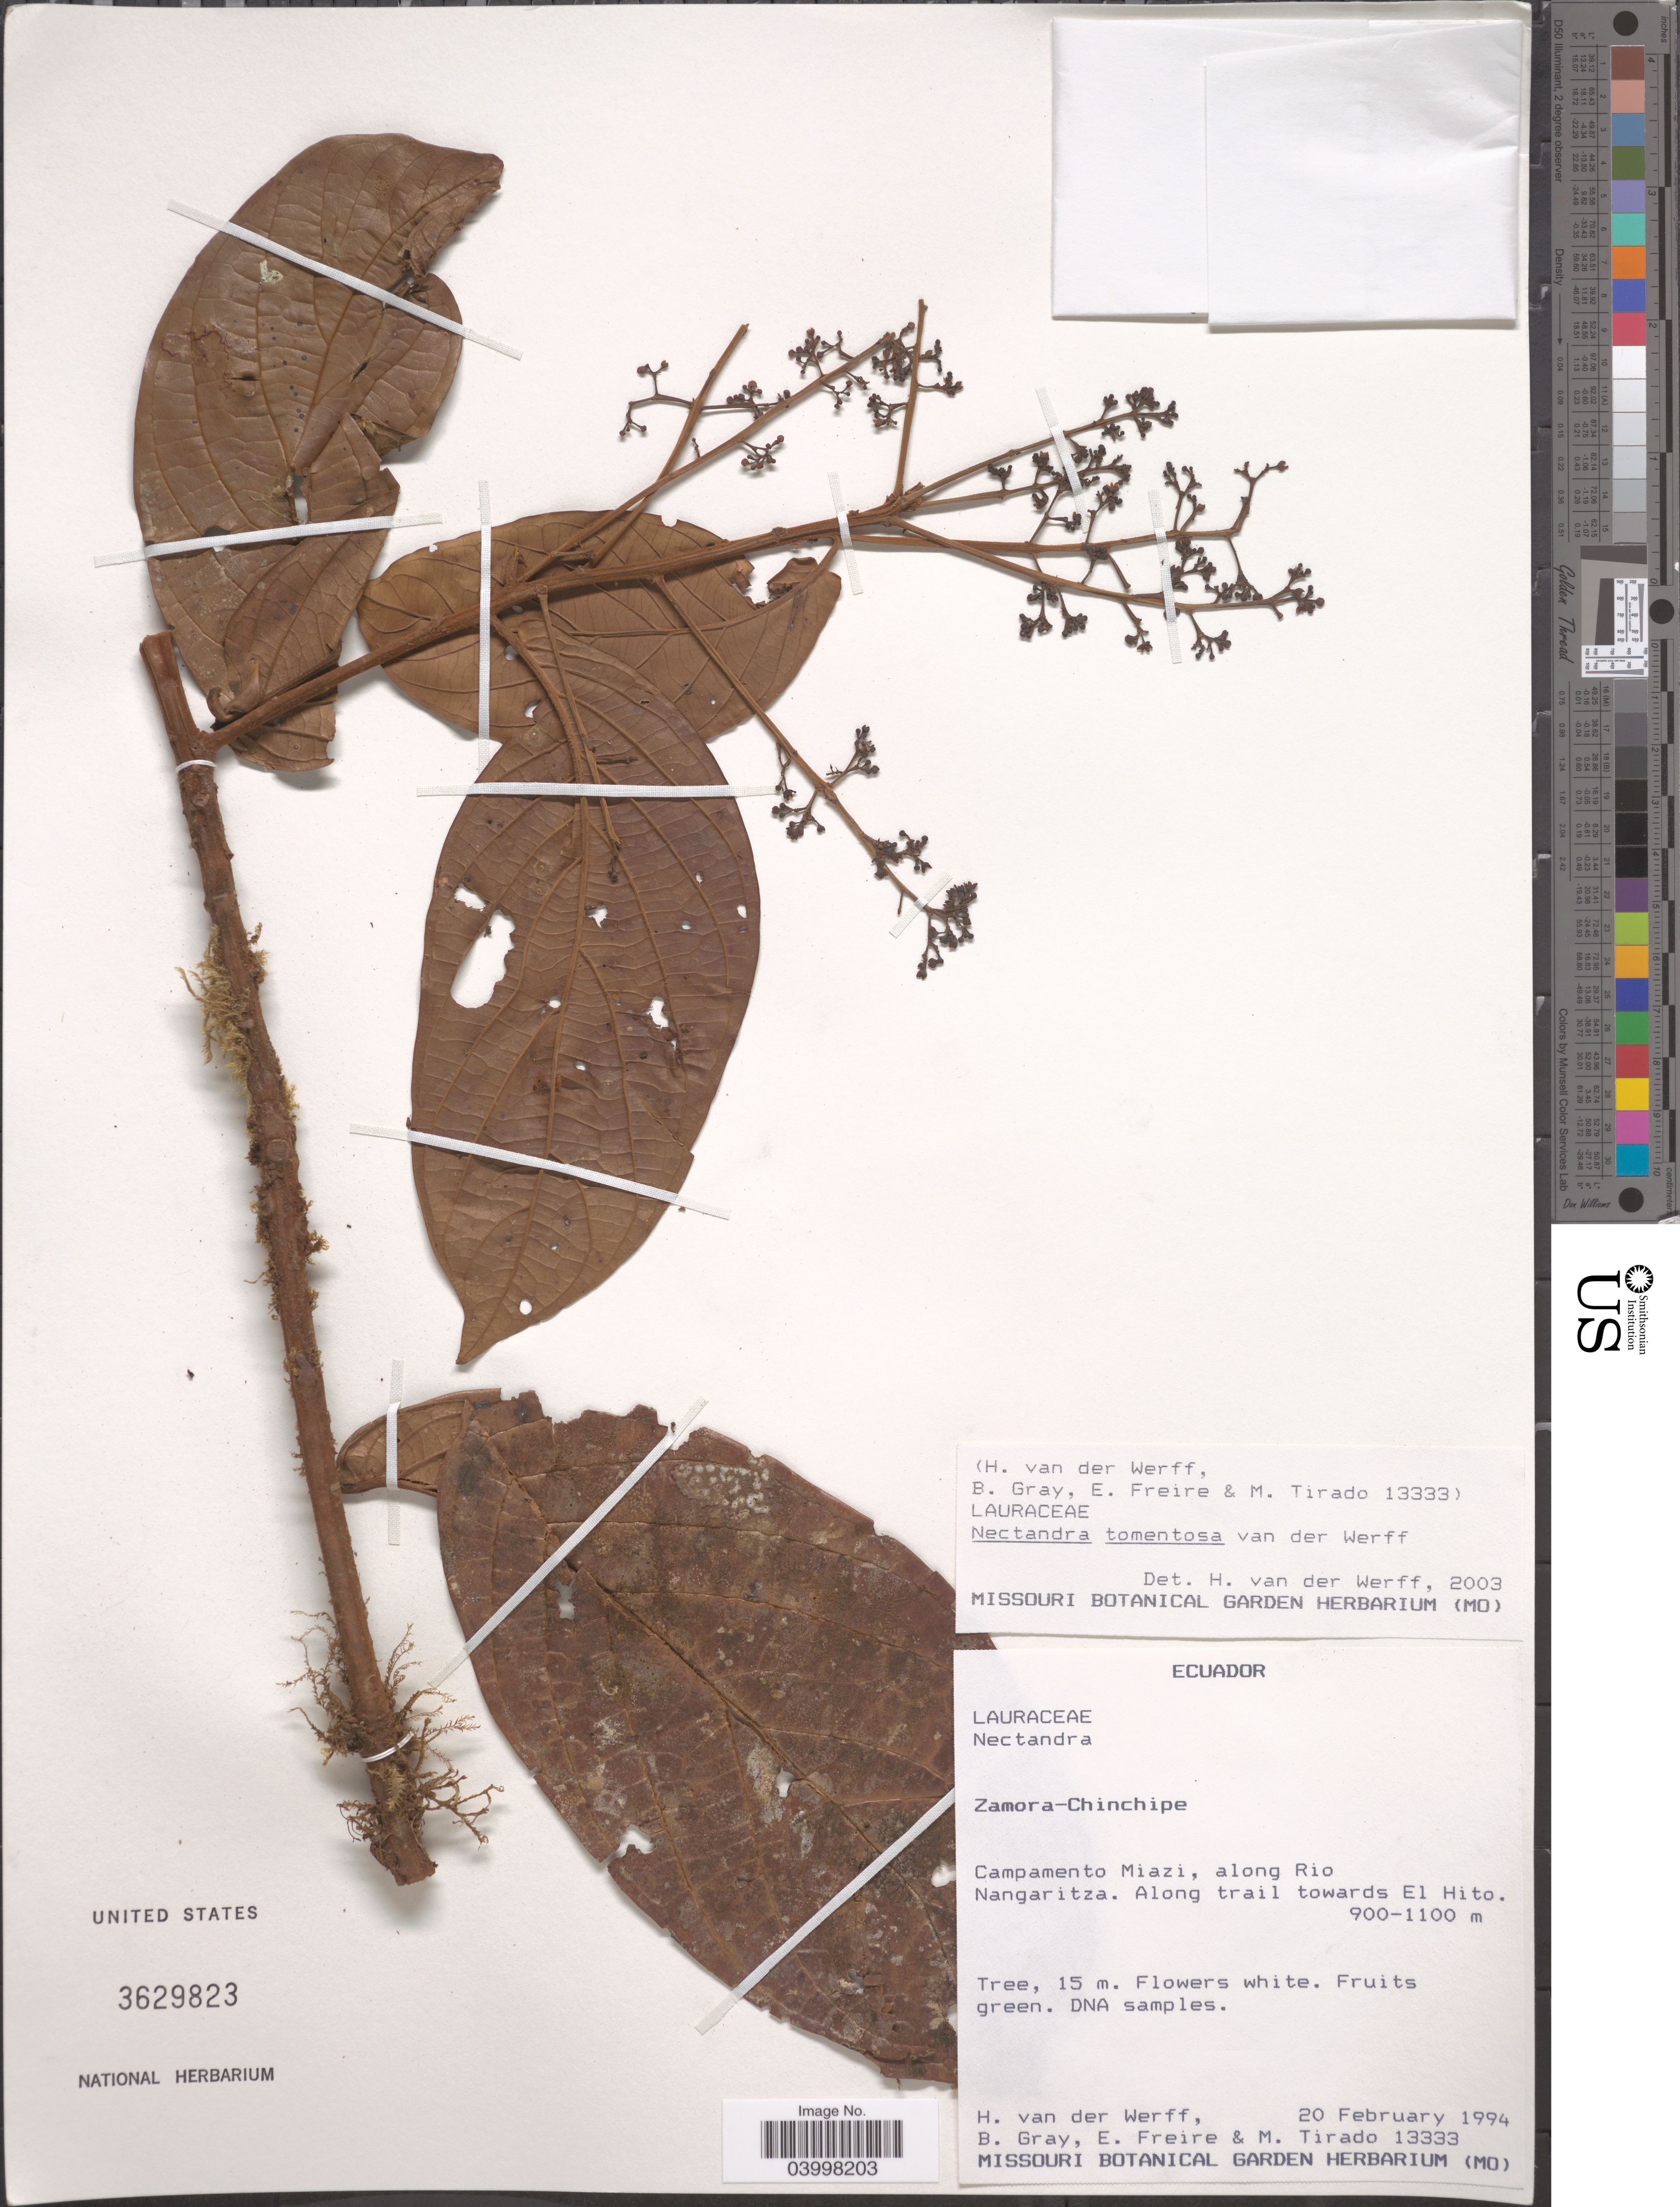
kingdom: Plantae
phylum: Tracheophyta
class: Magnoliopsida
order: Laurales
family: Lauraceae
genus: Nectandra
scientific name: Nectandra tomentosa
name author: van der Werff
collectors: H. van der Werff, B. Gray, E. Freire & M. Tirado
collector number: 13333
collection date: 1994-02-20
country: Ecuador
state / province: Zamora-Chinchipe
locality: Campamento Miazi, along Rio Nangaritza. Along trail towards El Hito.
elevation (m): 900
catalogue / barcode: US 3629823